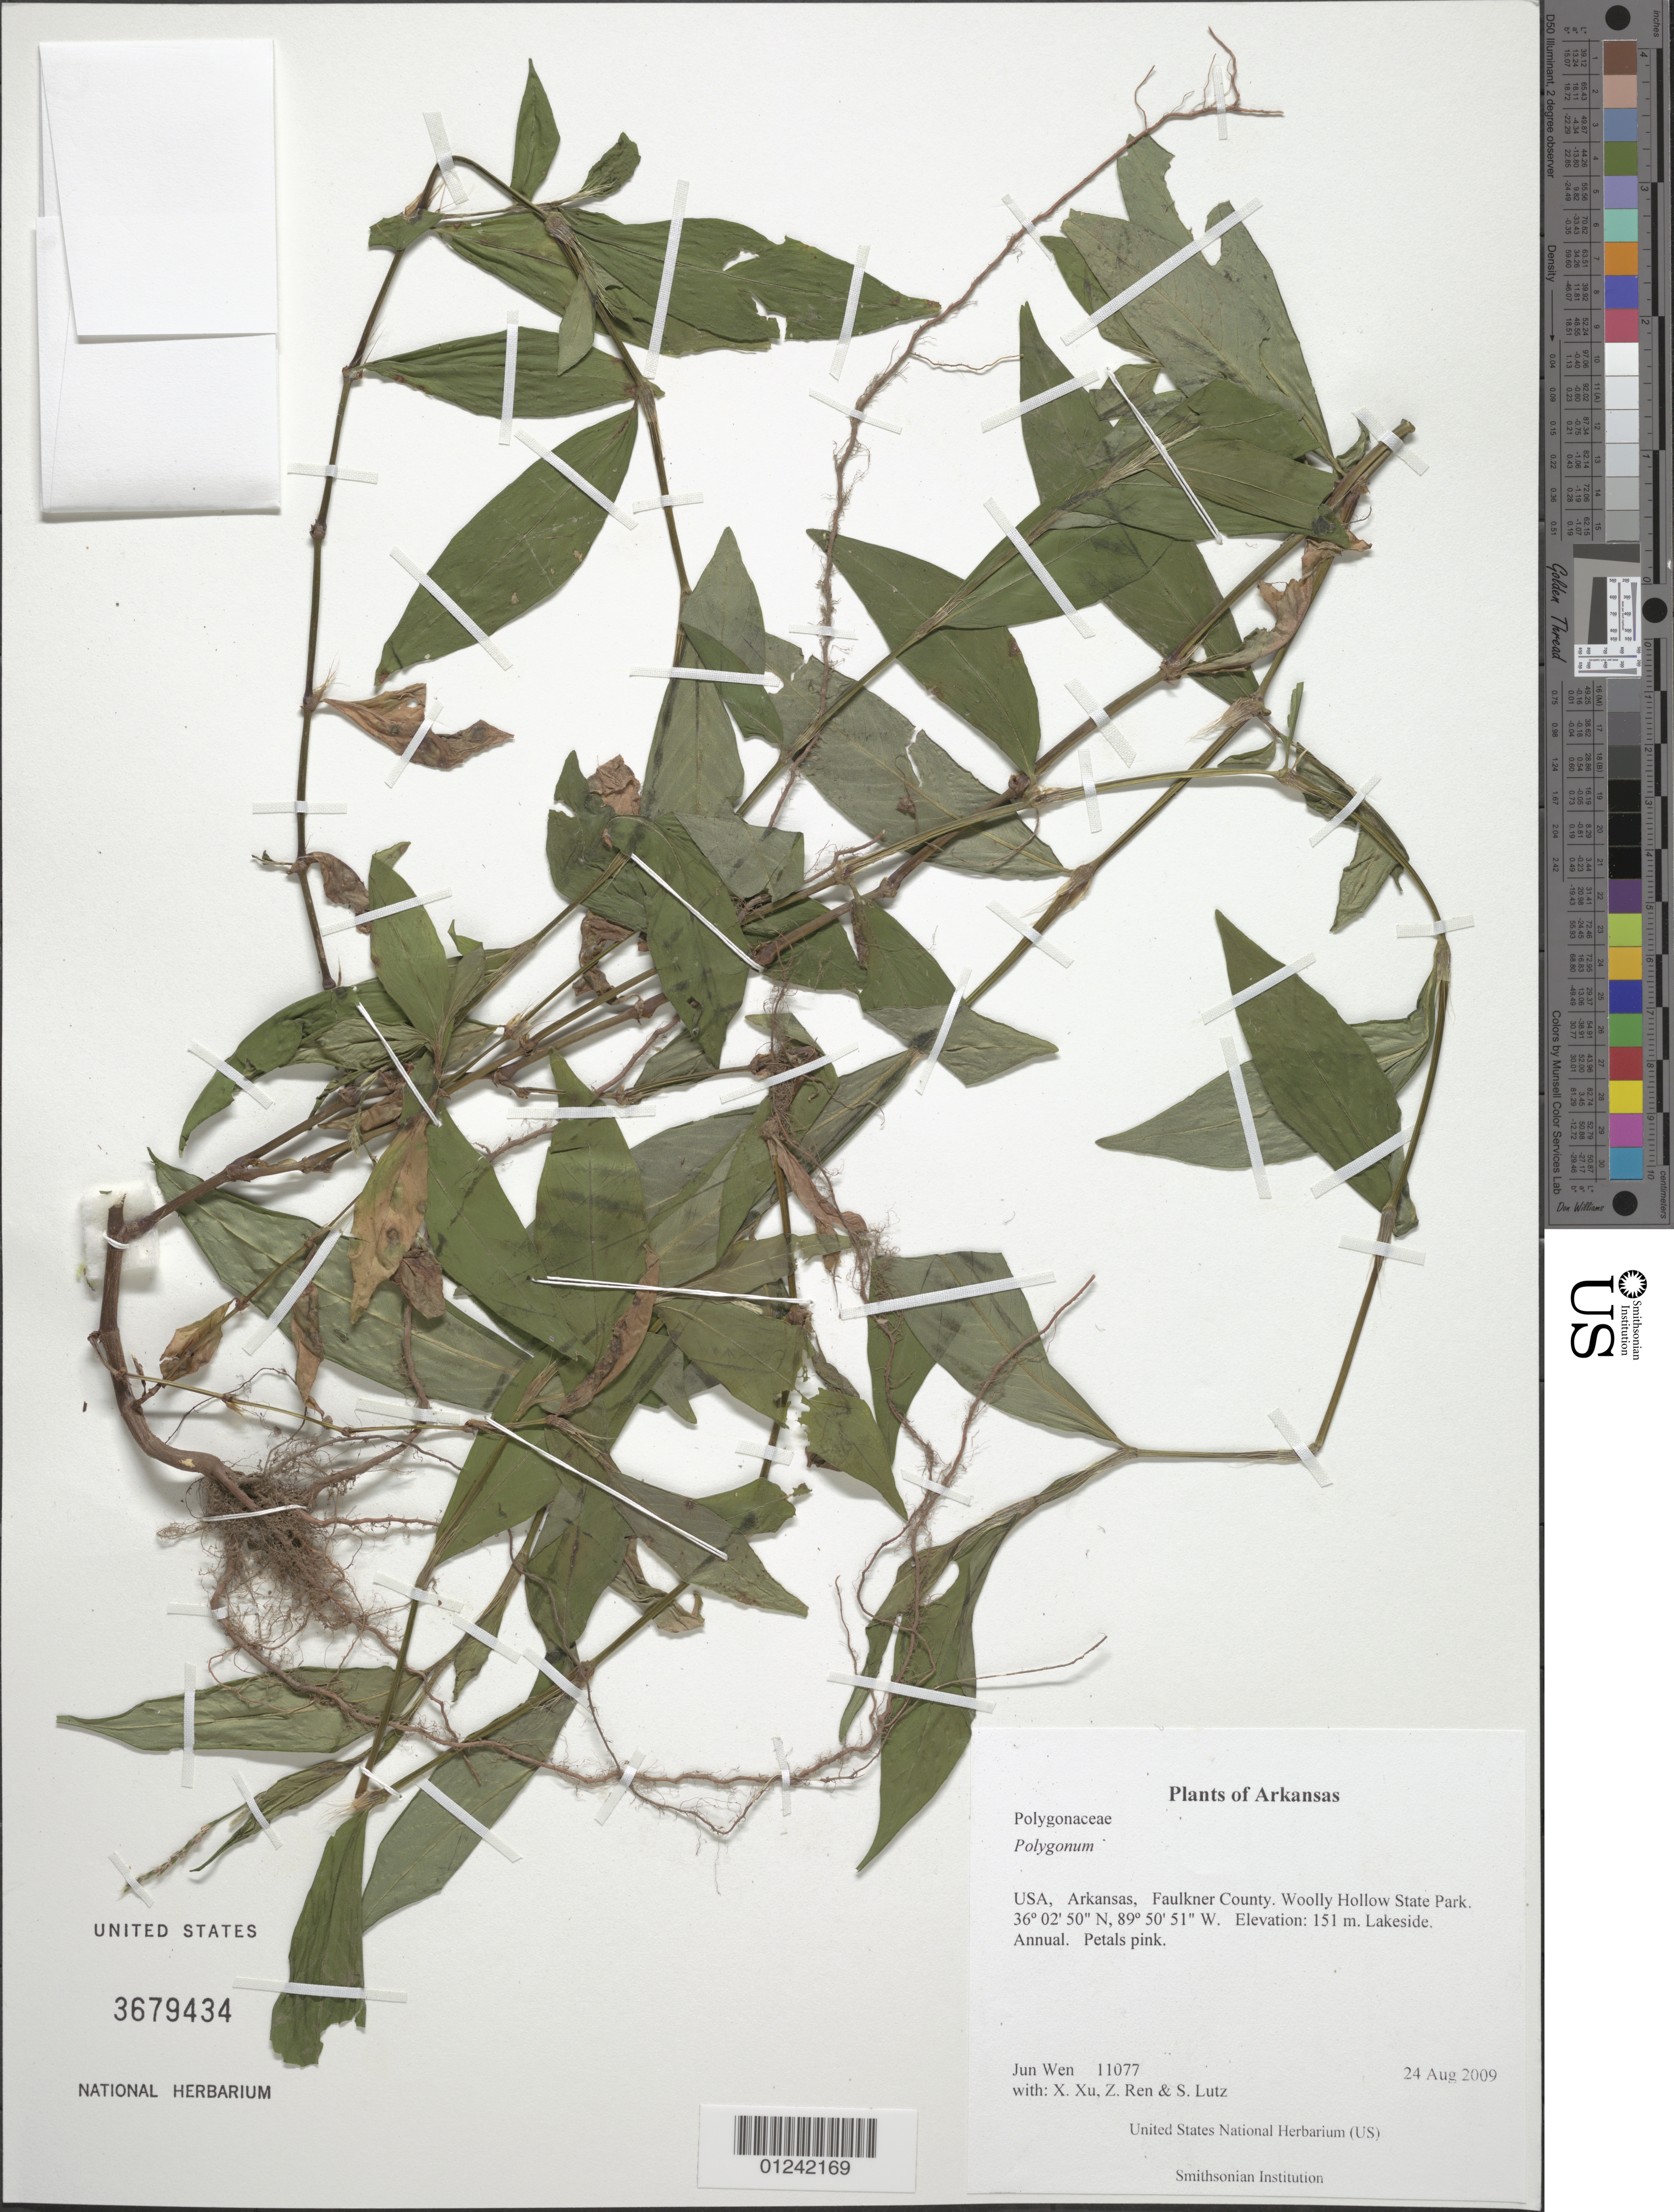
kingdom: Plantae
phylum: Tracheophyta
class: Magnoliopsida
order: Caryophyllales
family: Polygonaceae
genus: Persicaria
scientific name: Persicaria longiseta (Bruijn) Kitag.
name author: (Bruijn &) Kitag.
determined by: Atha, D. E.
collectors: J. Wen, X. Xu, Z. Ren & S. Lutz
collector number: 11077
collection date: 2009-08-24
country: United States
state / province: Arkansas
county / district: Faulkner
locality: Woolly Hollow State Park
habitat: Lakeside.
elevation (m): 151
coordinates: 36 02 50.4 N, 89 50 50.8 W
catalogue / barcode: US 3679434